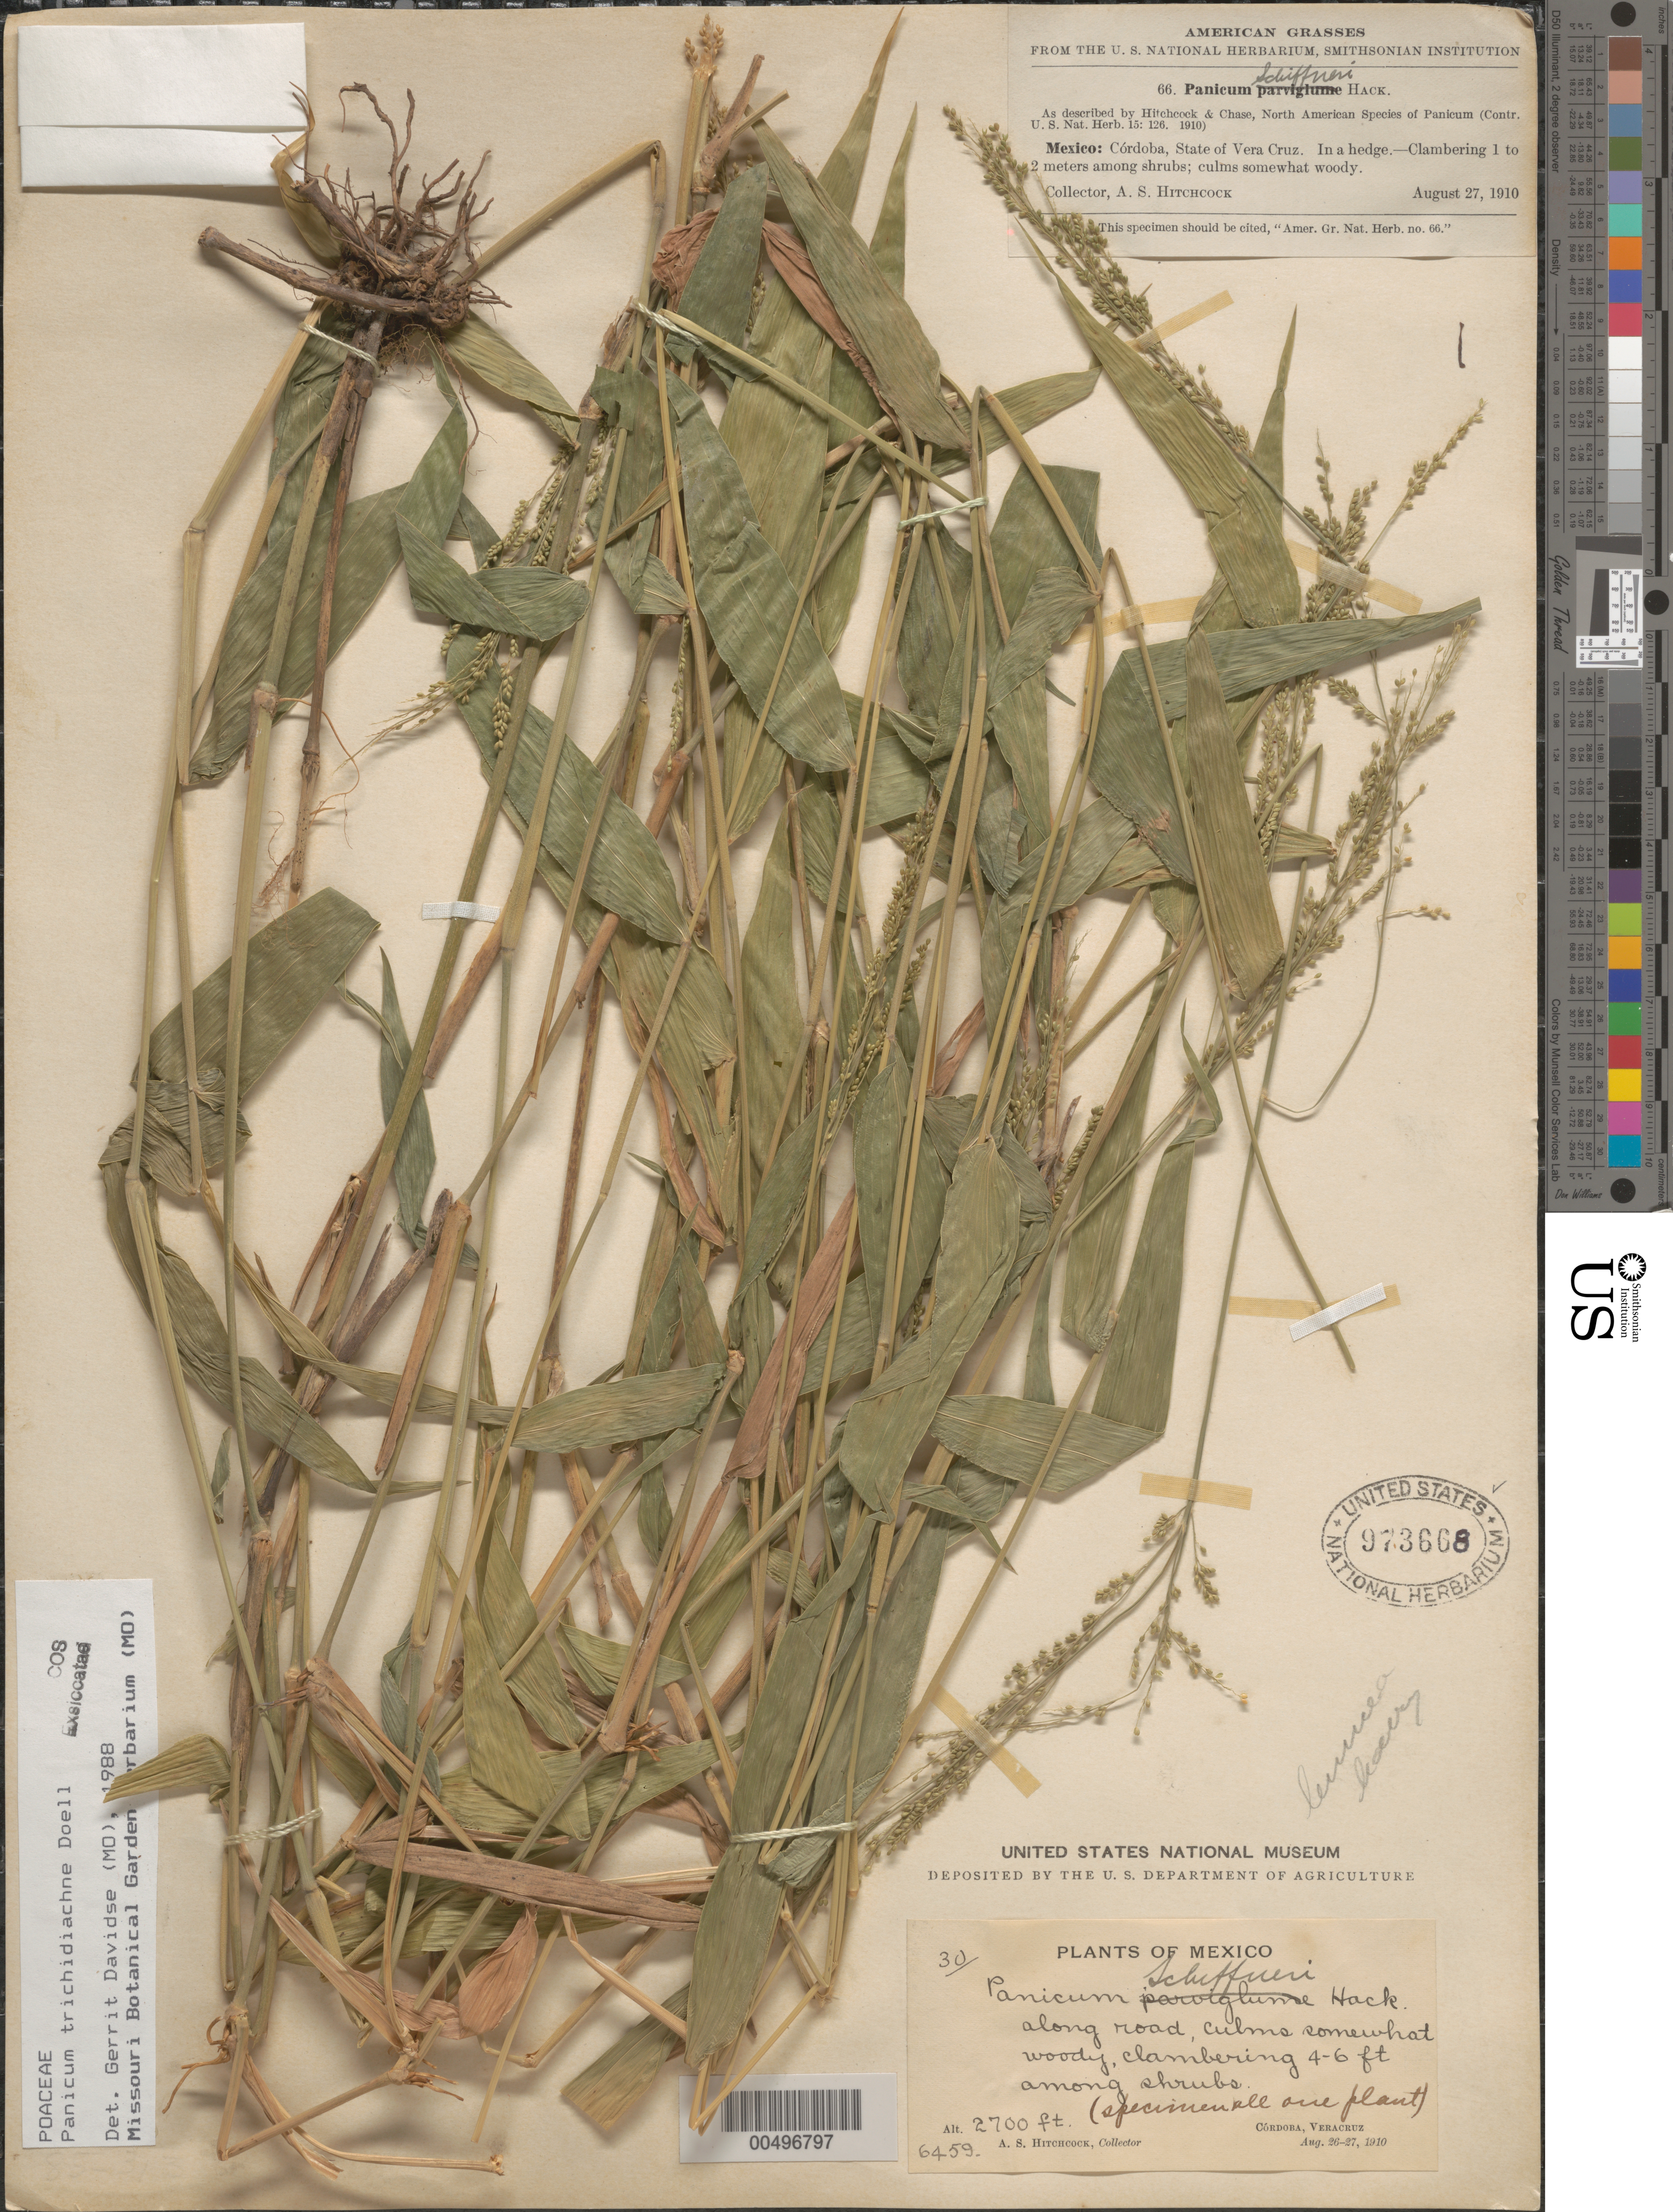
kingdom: Plantae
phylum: Tracheophyta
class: Liliopsida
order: Poales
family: Poaceae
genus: Panicum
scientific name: Panicum trichidiachne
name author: Döll in Mart.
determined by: Davidse, Gerrit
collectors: A. S. Hitchcock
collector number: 6459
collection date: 1910-08-26/1910-08-27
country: Mexico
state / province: Veracruz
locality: Cordoba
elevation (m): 823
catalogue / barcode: US 973668